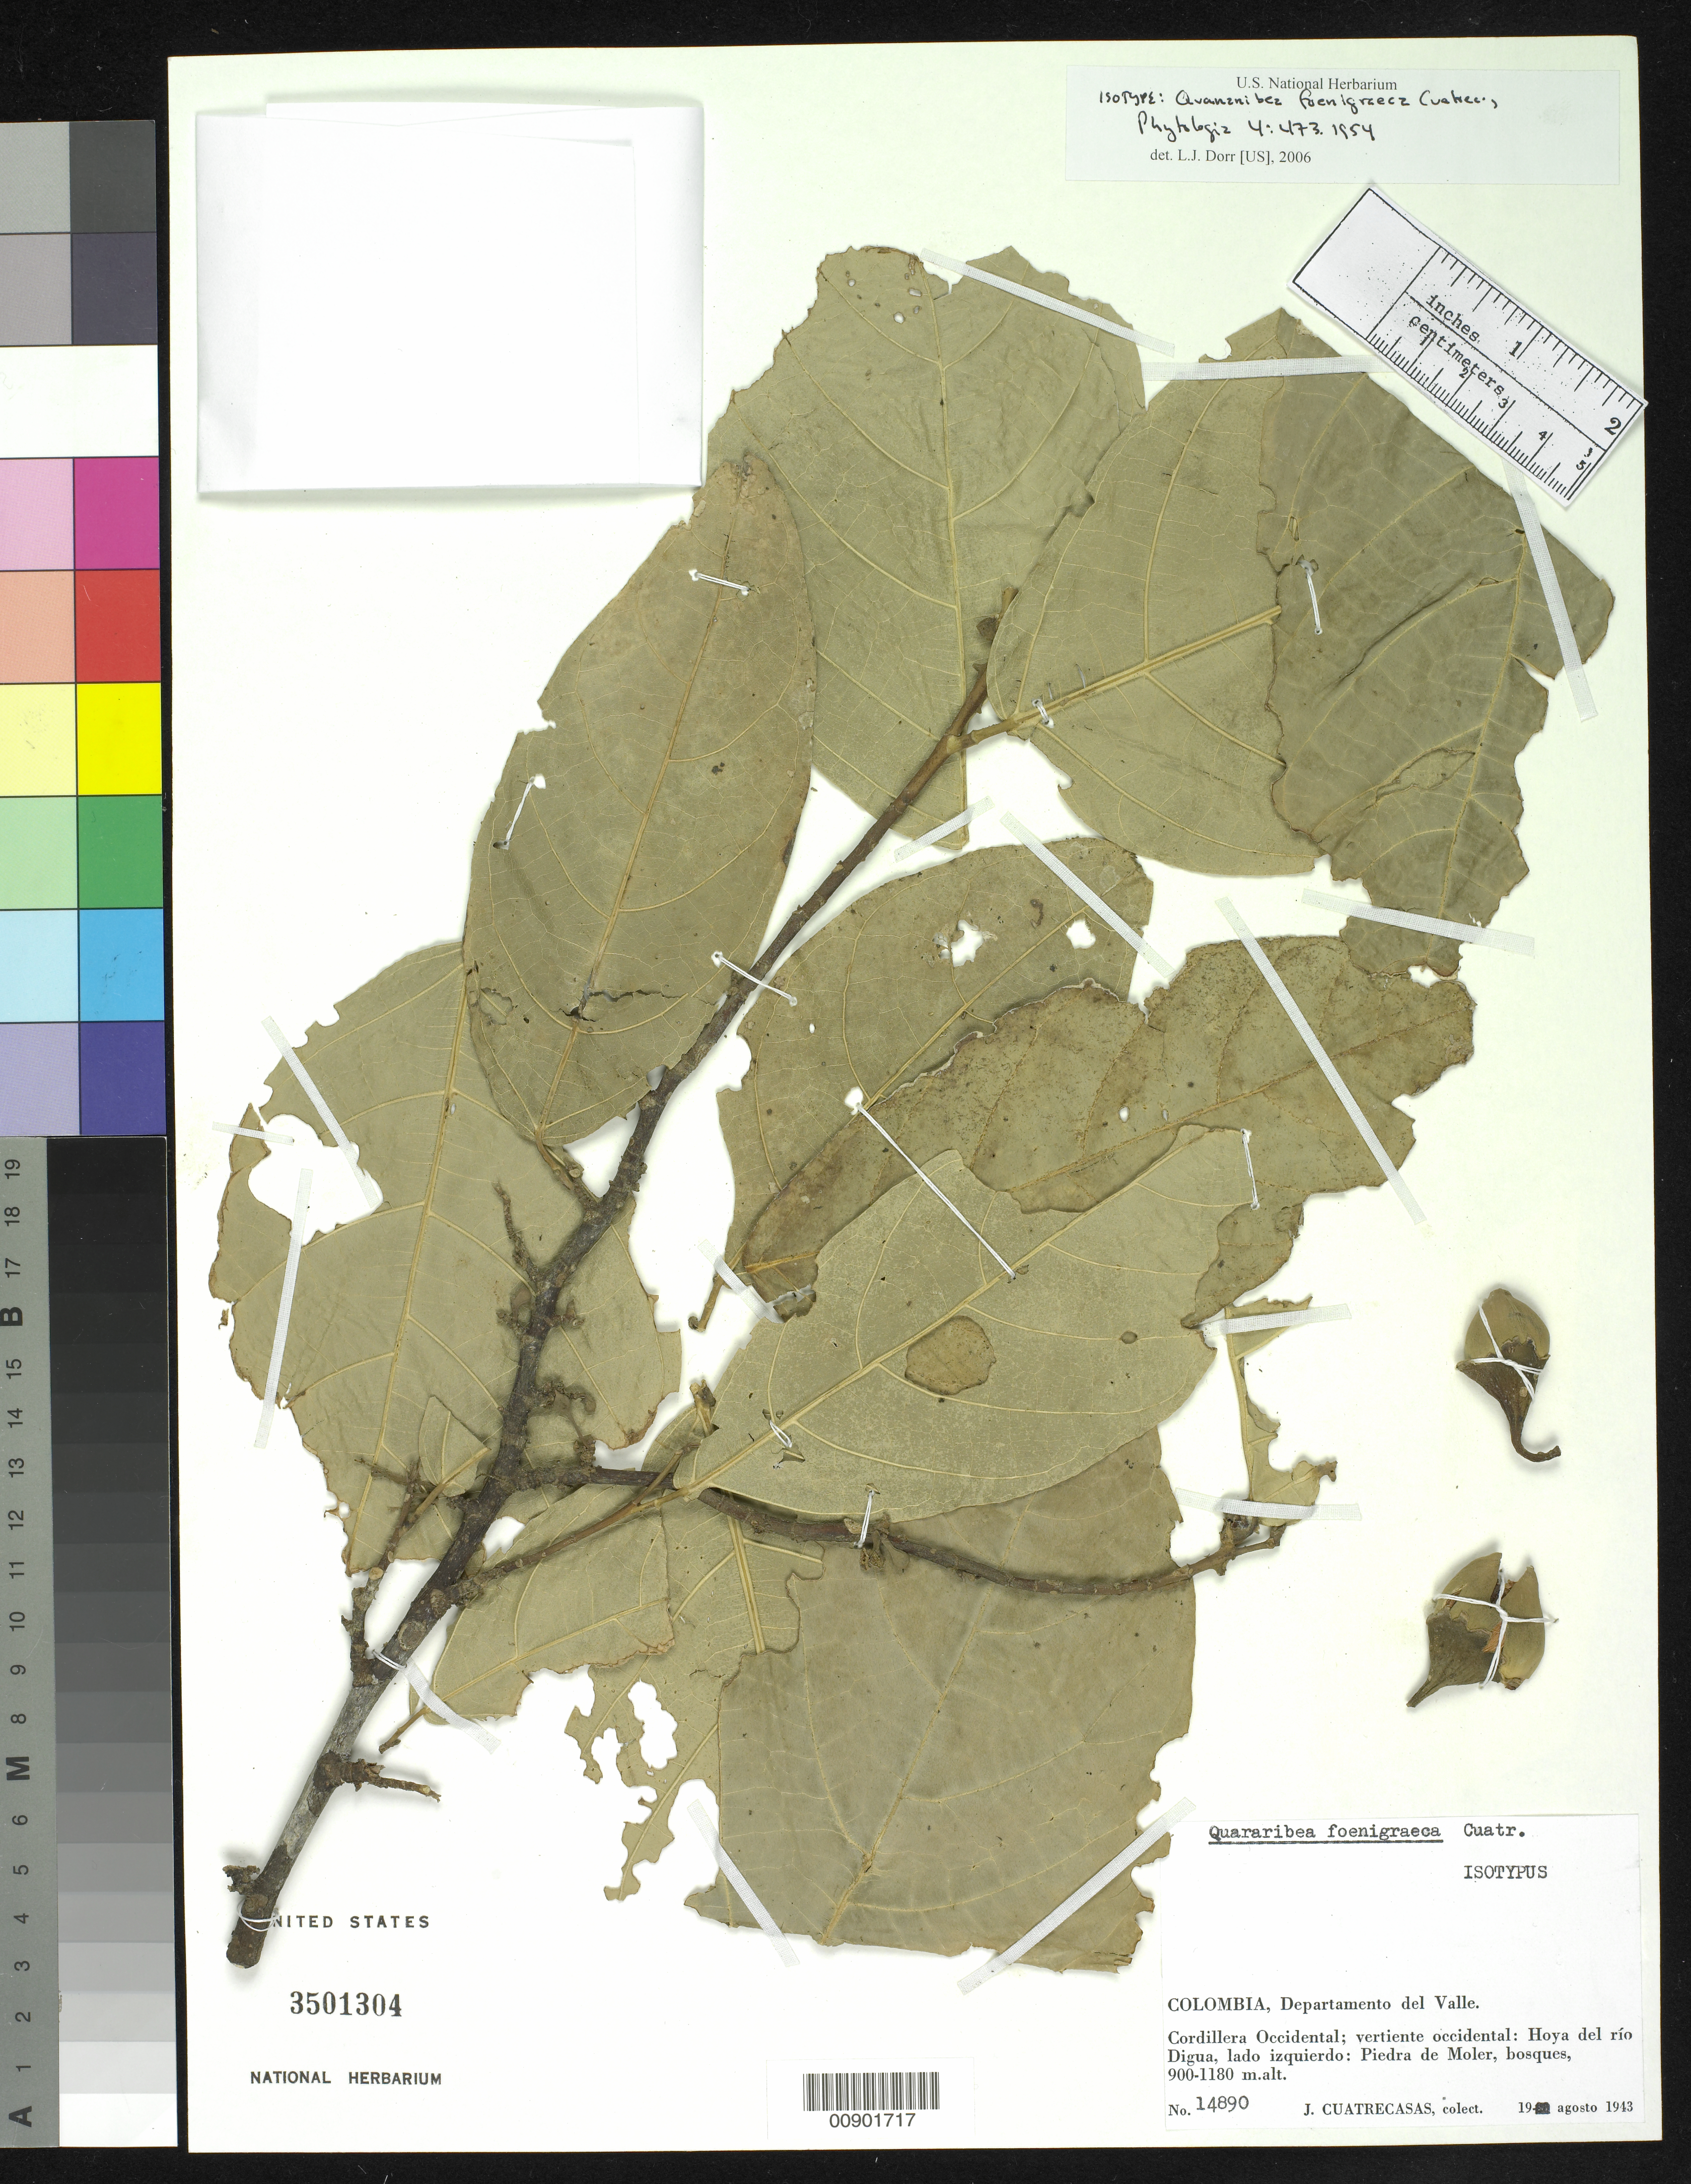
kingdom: Plantae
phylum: Tracheophyta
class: Magnoliopsida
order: Malvales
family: Malvaceae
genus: Quararibea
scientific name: Quararibea foenigraeca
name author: Cuatrec.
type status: Isotype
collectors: J. Cuatrecasas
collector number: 14890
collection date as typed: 19 Aug 1943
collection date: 1943-08-19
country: Colombia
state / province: Valle del Cauca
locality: Cordillera Occidental; vertiente occidental: Hoya del río Digua, lado izquierdo: Piedra de Moler.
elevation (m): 900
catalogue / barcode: US 3501304